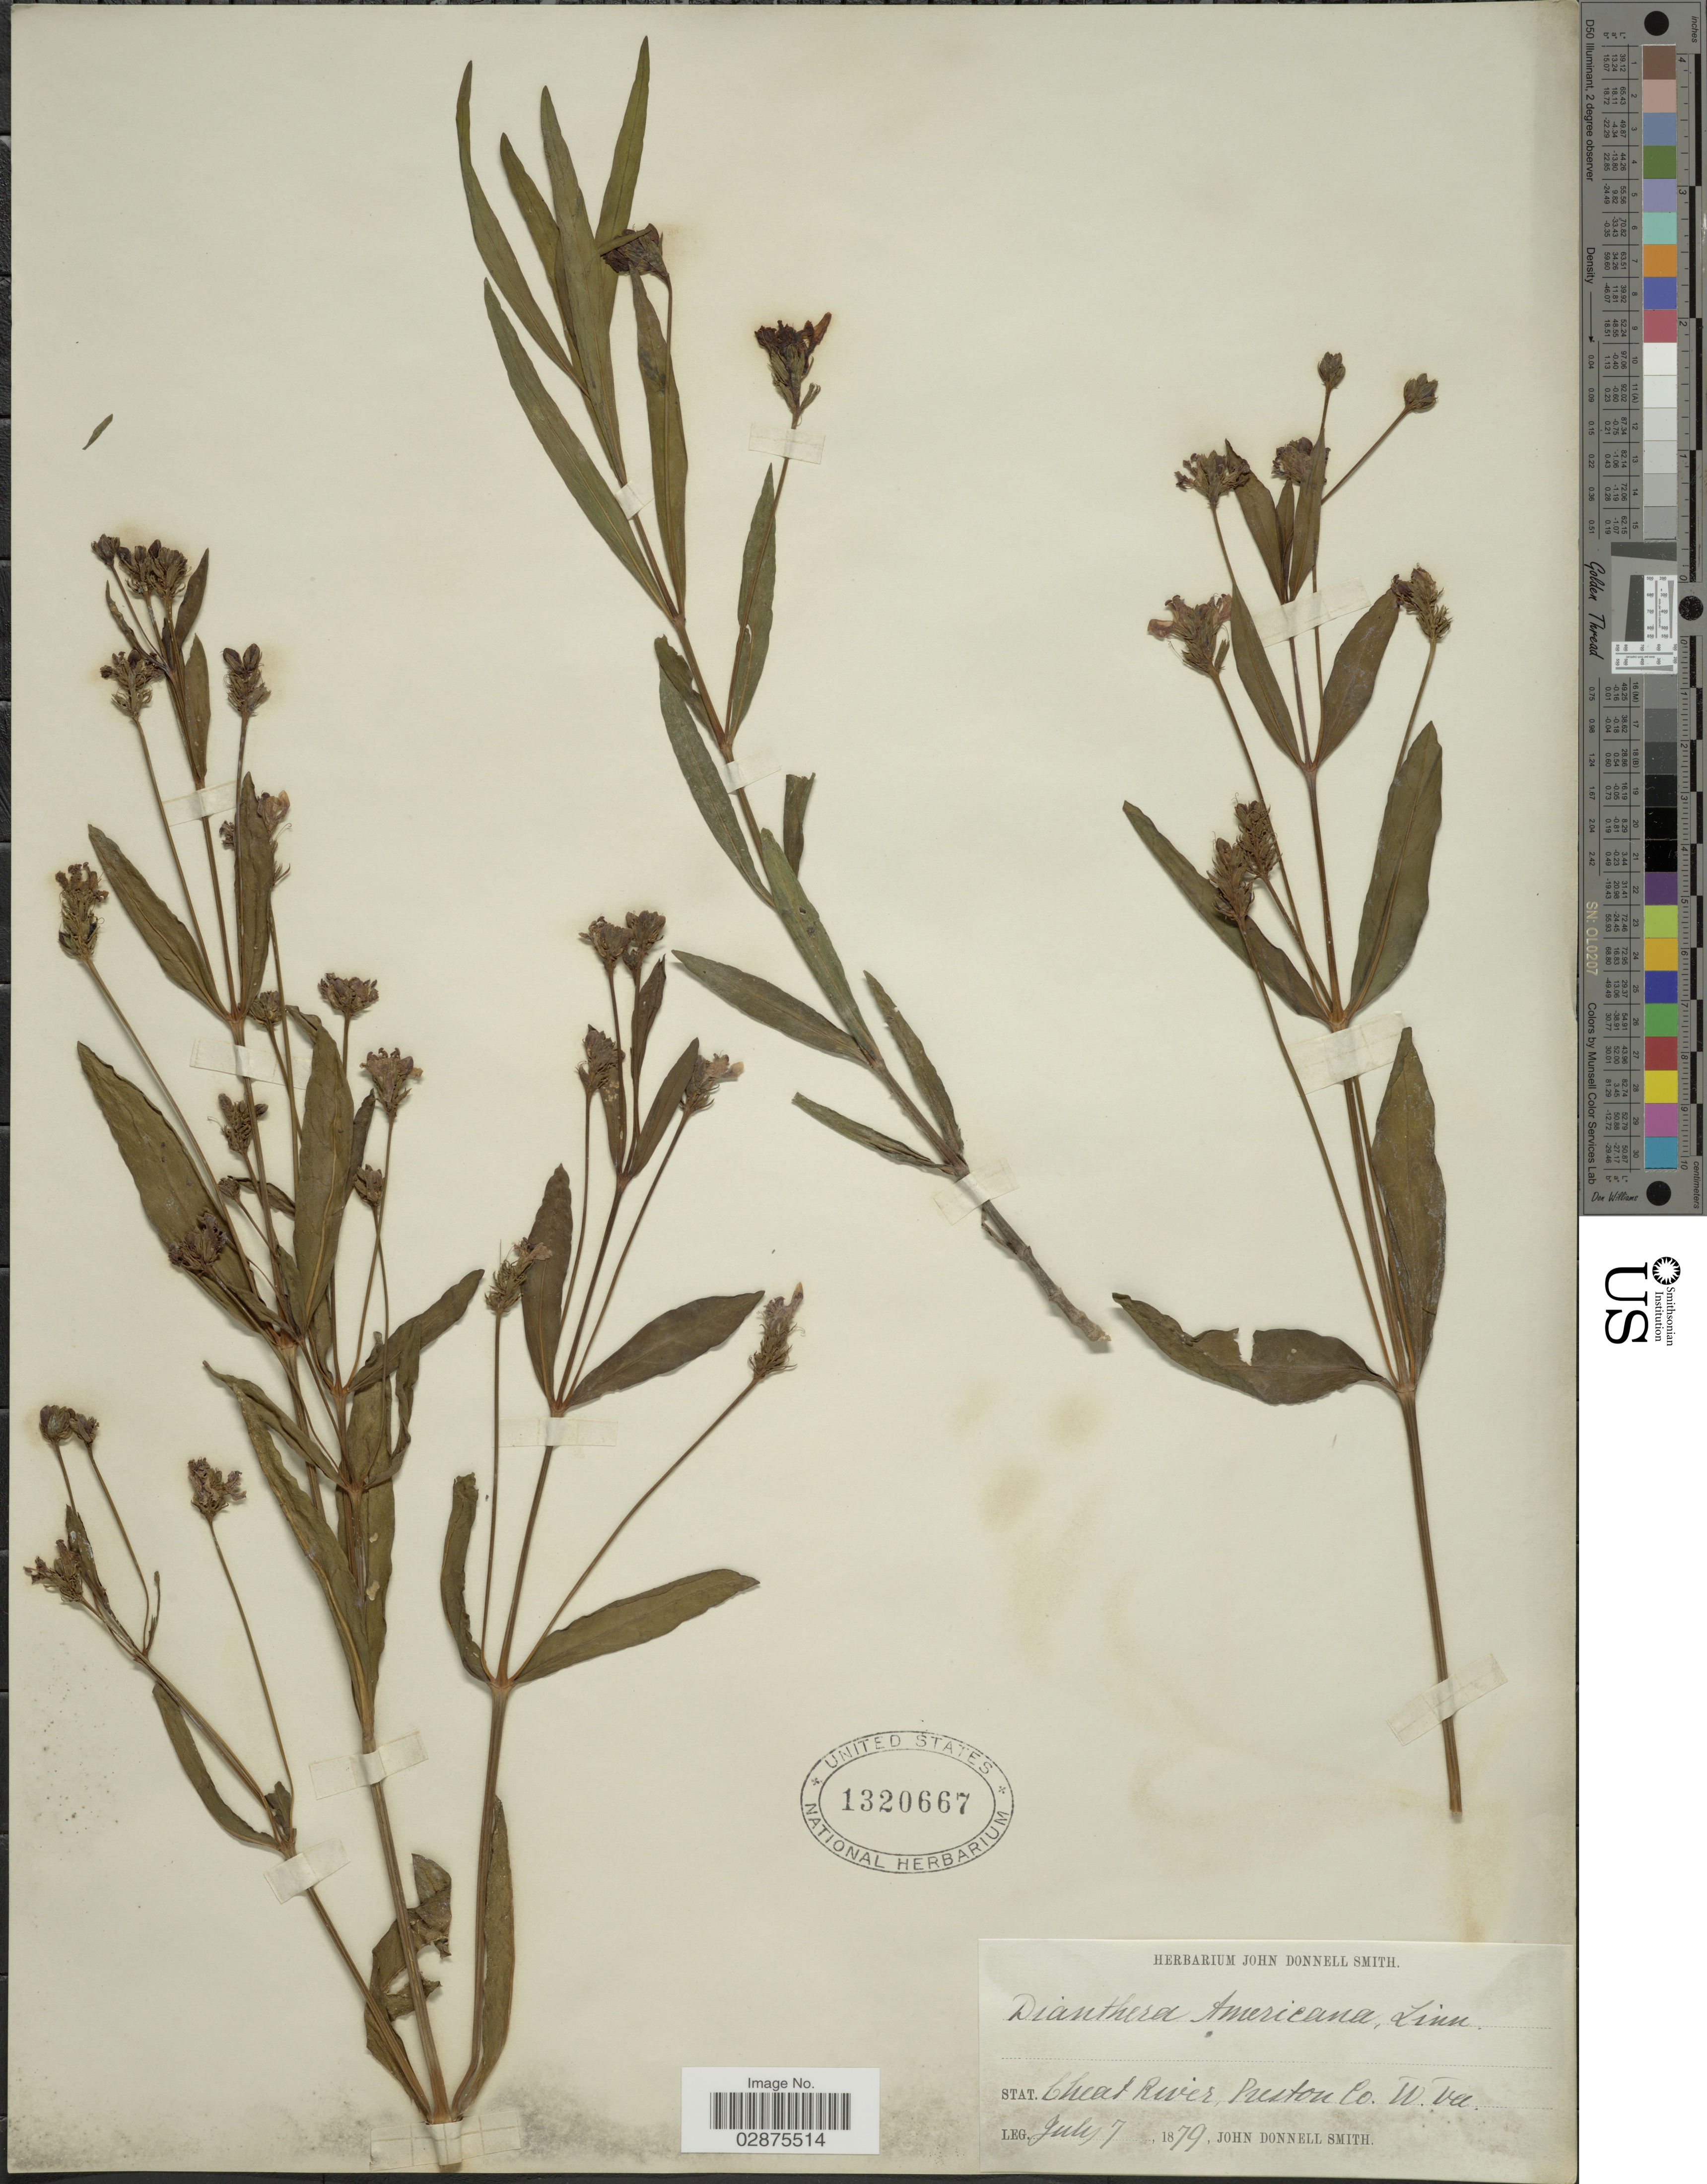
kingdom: Plantae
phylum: Tracheophyta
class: Magnoliopsida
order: Lamiales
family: Acanthaceae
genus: Justicia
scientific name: Justicia americana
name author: (L.) Vahl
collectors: J. Donnell Smith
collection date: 1879-07-07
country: United States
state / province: West Virginia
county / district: Preston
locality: Stat. Cheat River, Preston Co. W. Va.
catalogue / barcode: US 1320667